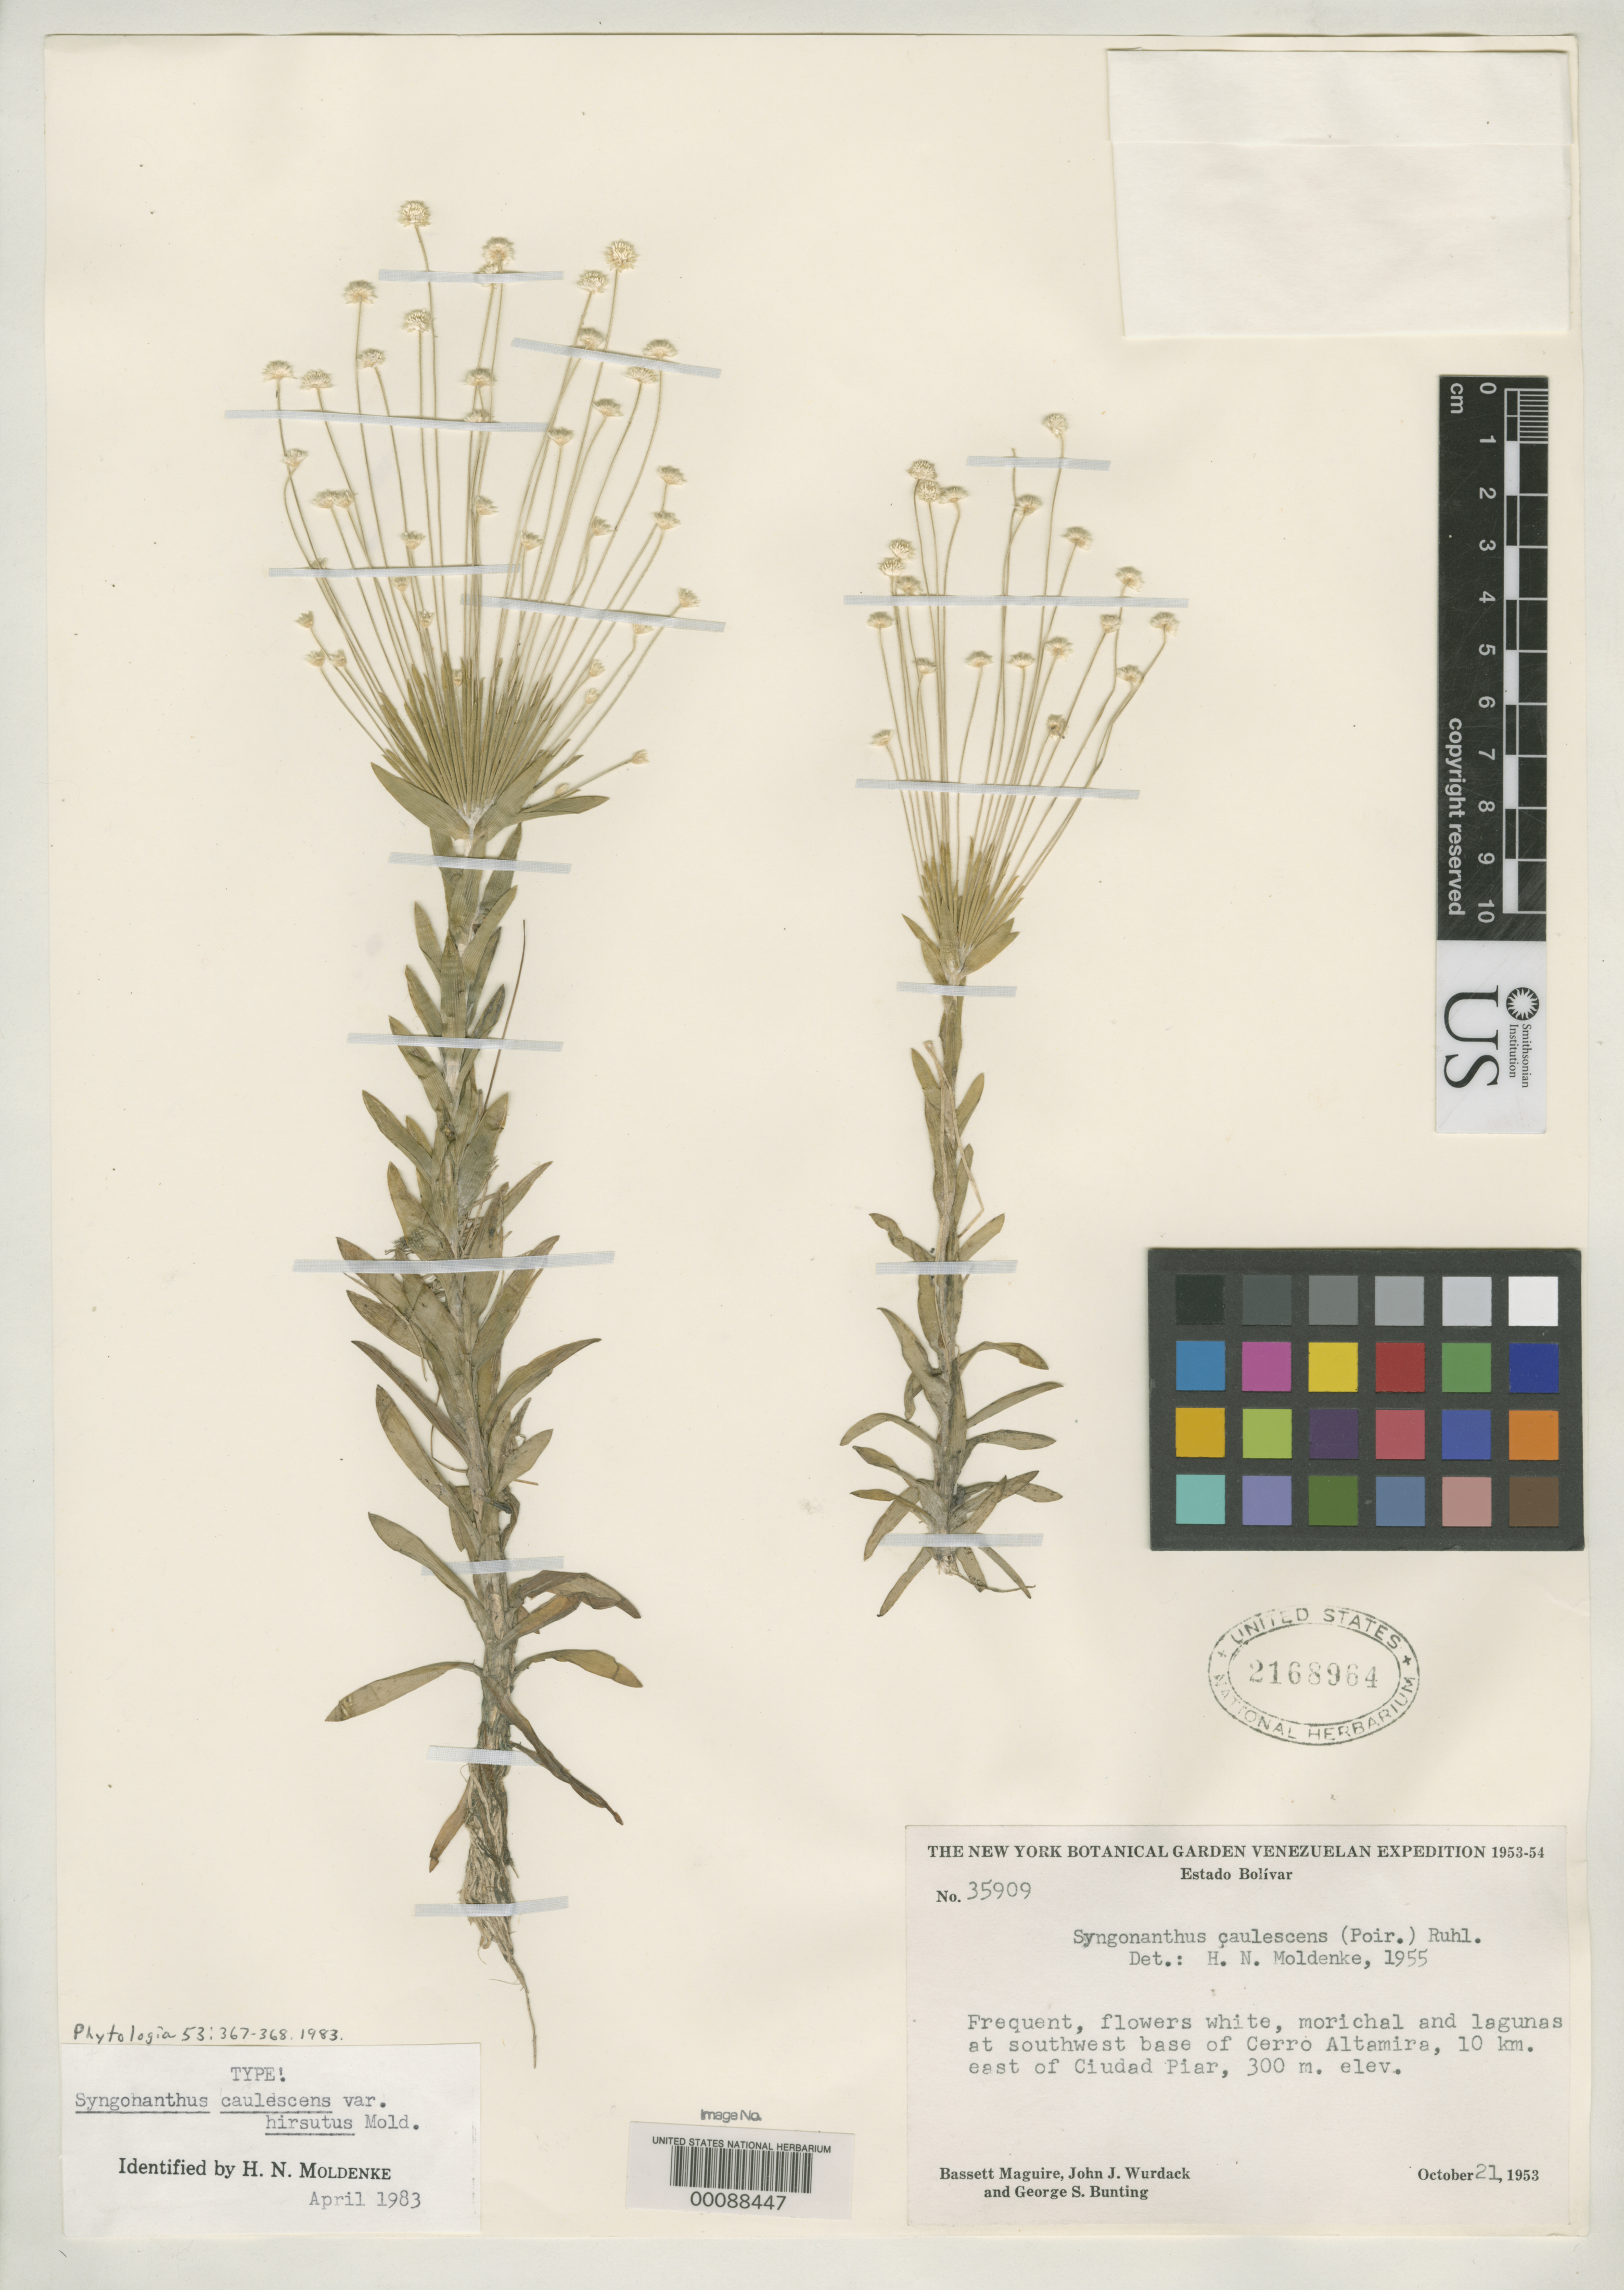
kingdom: Plantae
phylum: Tracheophyta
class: Liliopsida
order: Poales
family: Eriocaulaceae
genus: Syngonanthus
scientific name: Syngonanthus caulescens var. hirsutus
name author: Moldenke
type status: Type Collection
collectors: B. Maguire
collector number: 35909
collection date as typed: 21 Oct 1953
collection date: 1953-10-21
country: Venezuela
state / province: Bolivar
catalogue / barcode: US 2168964